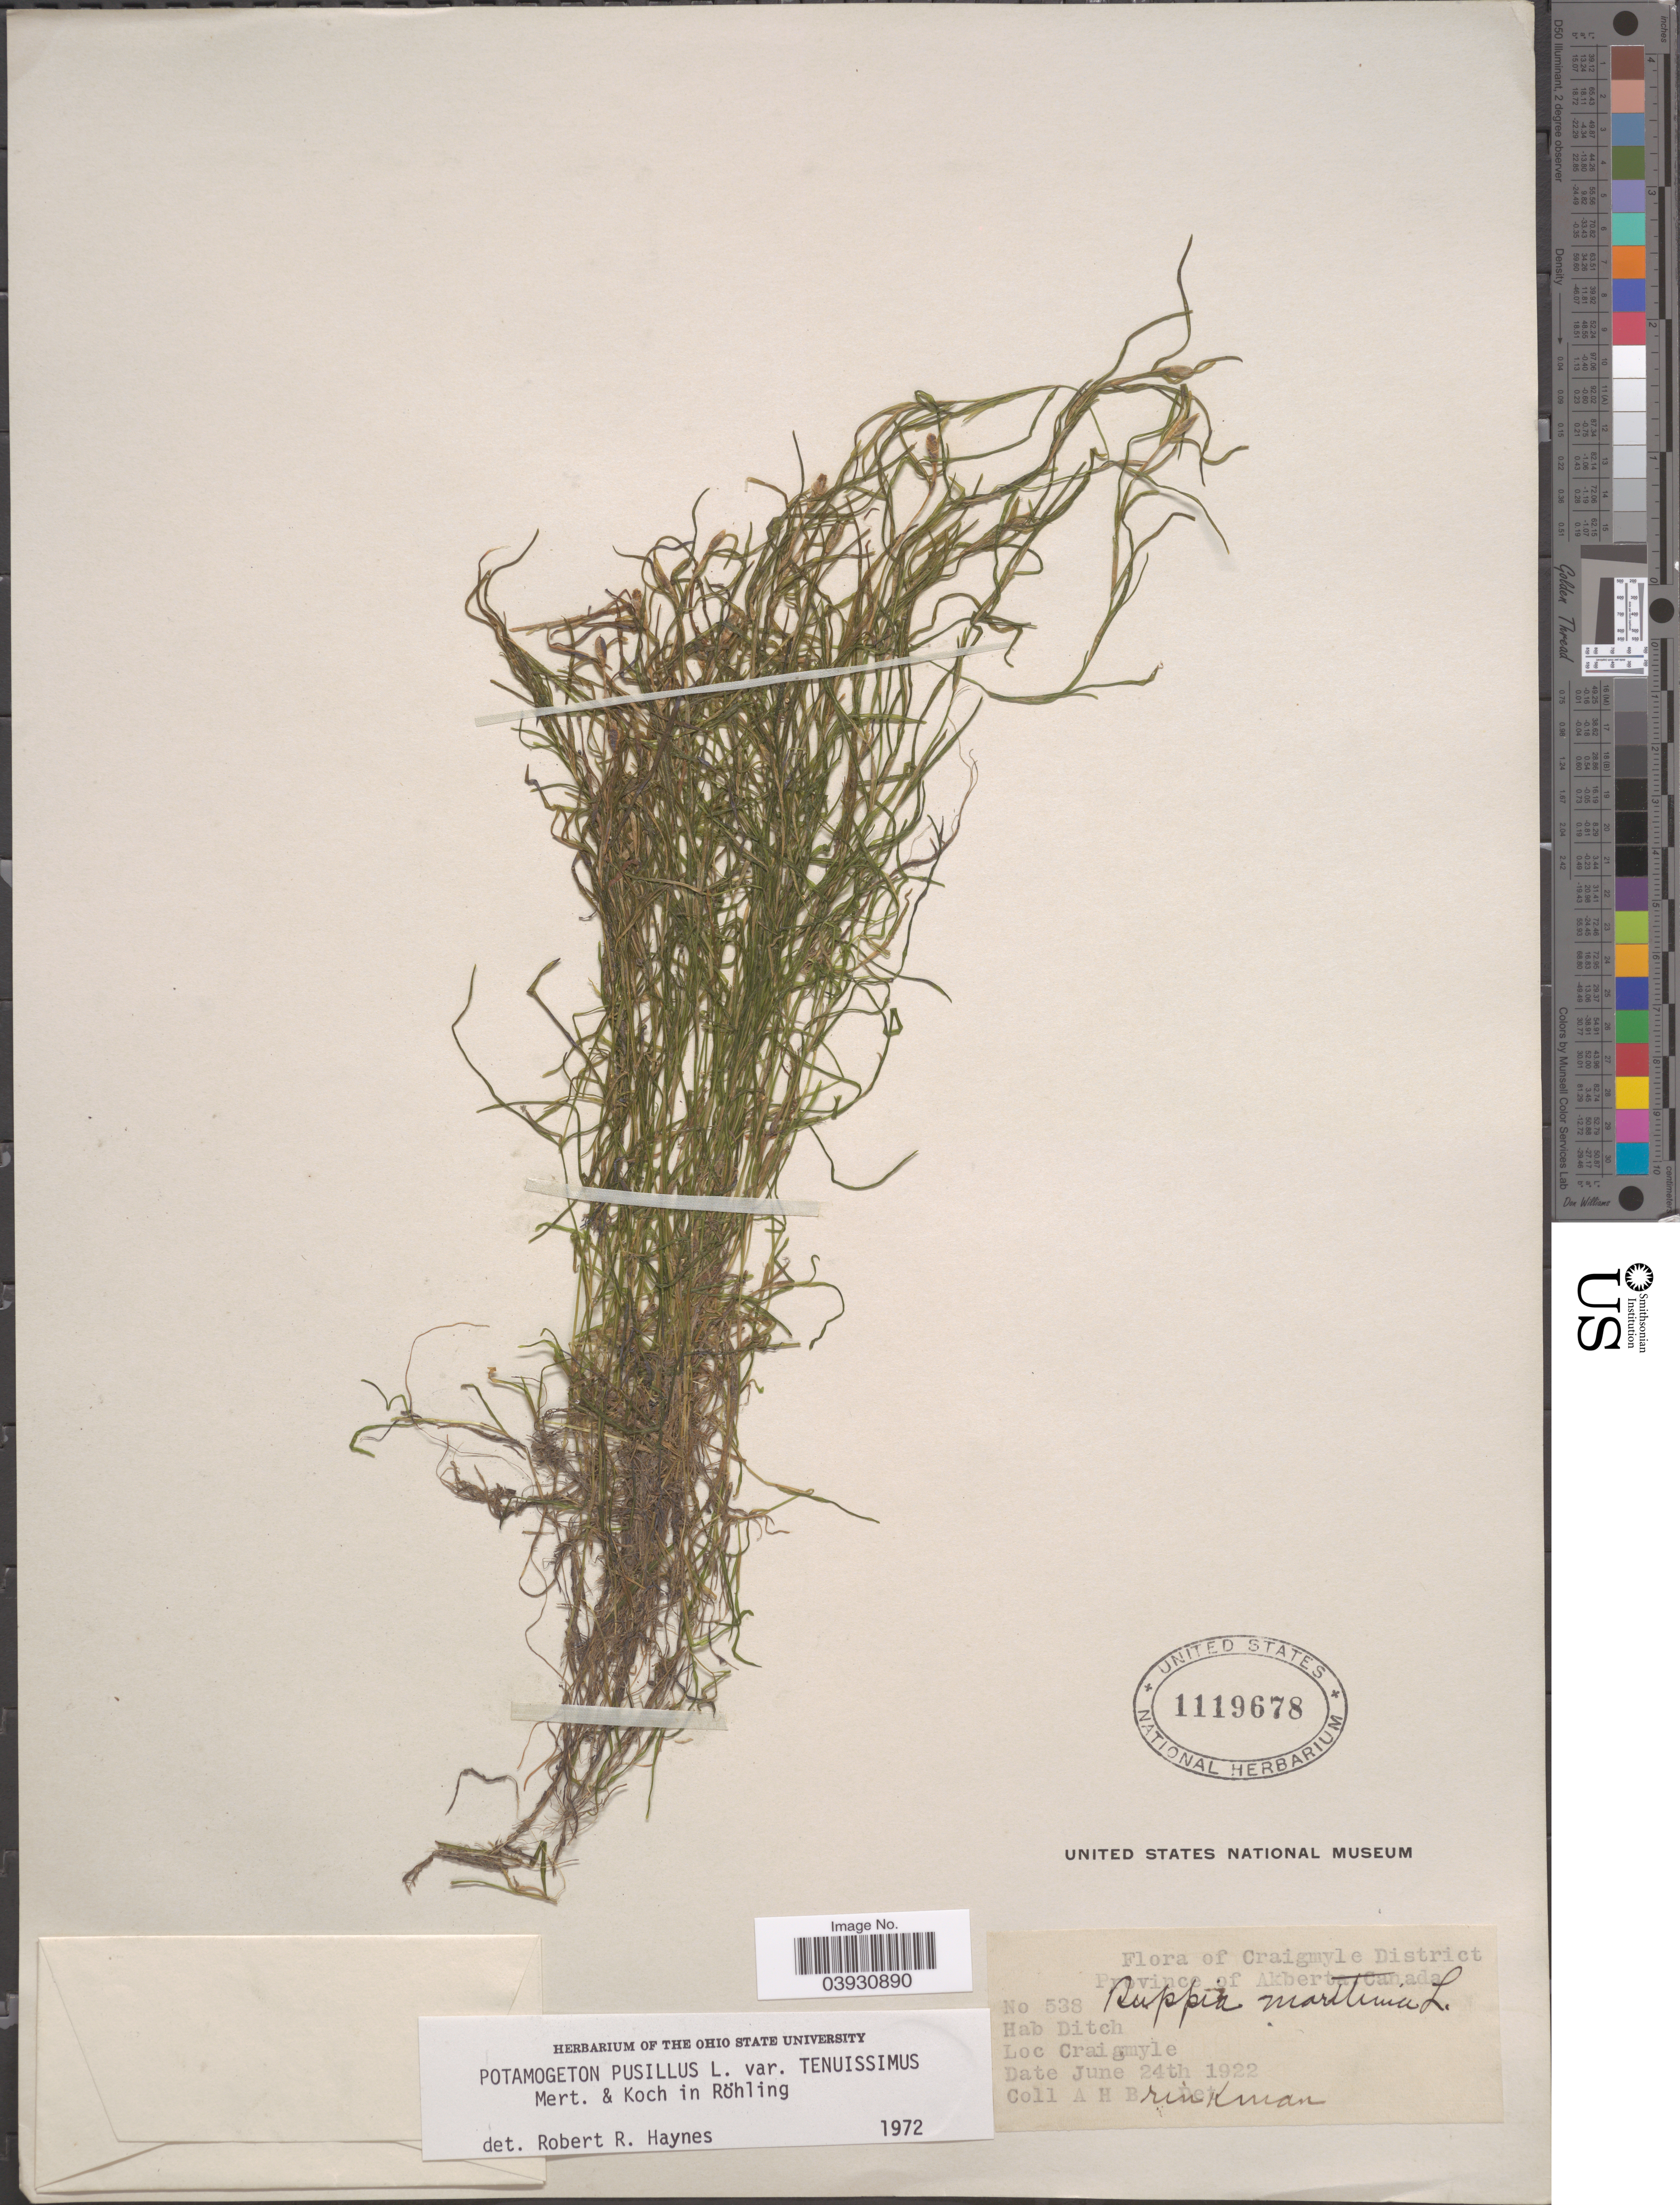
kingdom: Plantae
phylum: Tracheophyta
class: Liliopsida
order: Alismatales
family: Potamogetonaceae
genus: Potamogeton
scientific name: Potamogeton pusillus subsp. tenuissimus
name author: Mert. & W.D.J. Koch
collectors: A. Brinkman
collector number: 538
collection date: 1922-06-24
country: Canada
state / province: Alberta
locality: Craigmyle District. Craigmyle.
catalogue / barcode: US 1119678